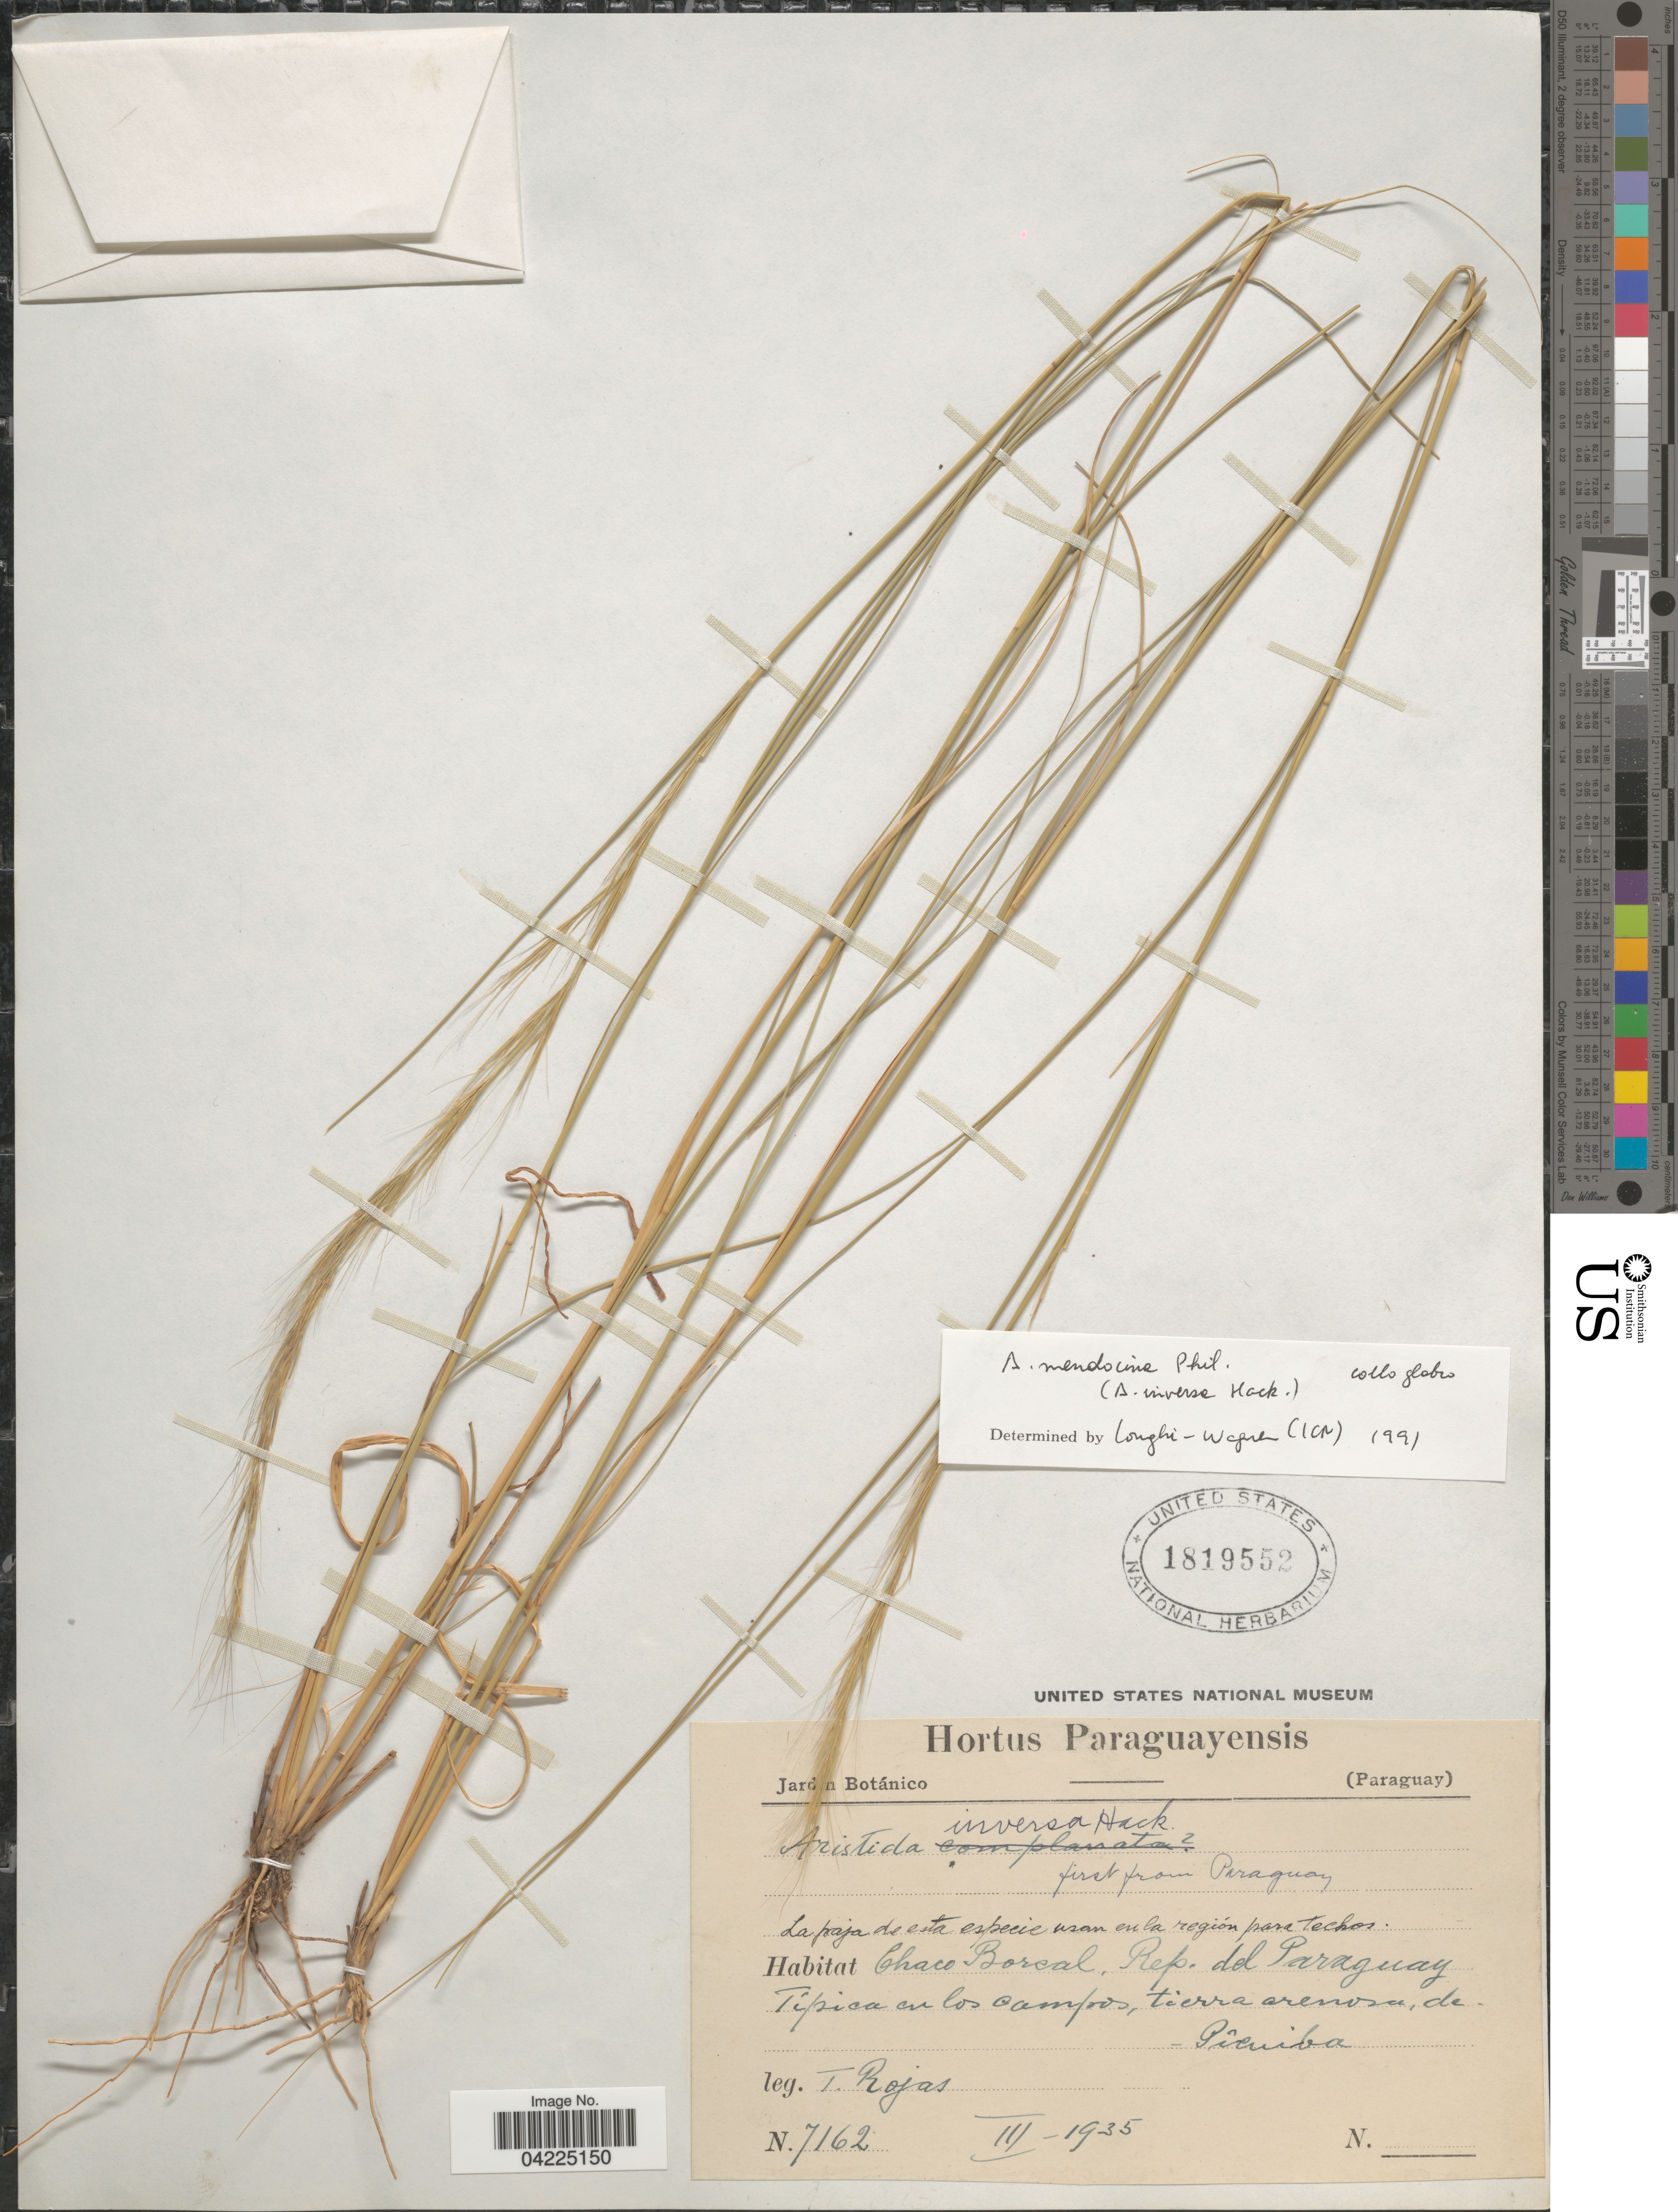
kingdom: Plantae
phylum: Tracheophyta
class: Liliopsida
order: Poales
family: Poaceae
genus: Aristida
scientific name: Aristida mendocina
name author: Phil.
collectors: T. Rojas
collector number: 7162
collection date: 1935-03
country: Argentina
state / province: Chaco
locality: Chaco Borcal Rep. del Paraguay. Tipica en los campos, tierra arenoso, de Pieuiba.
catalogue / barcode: US 1819552